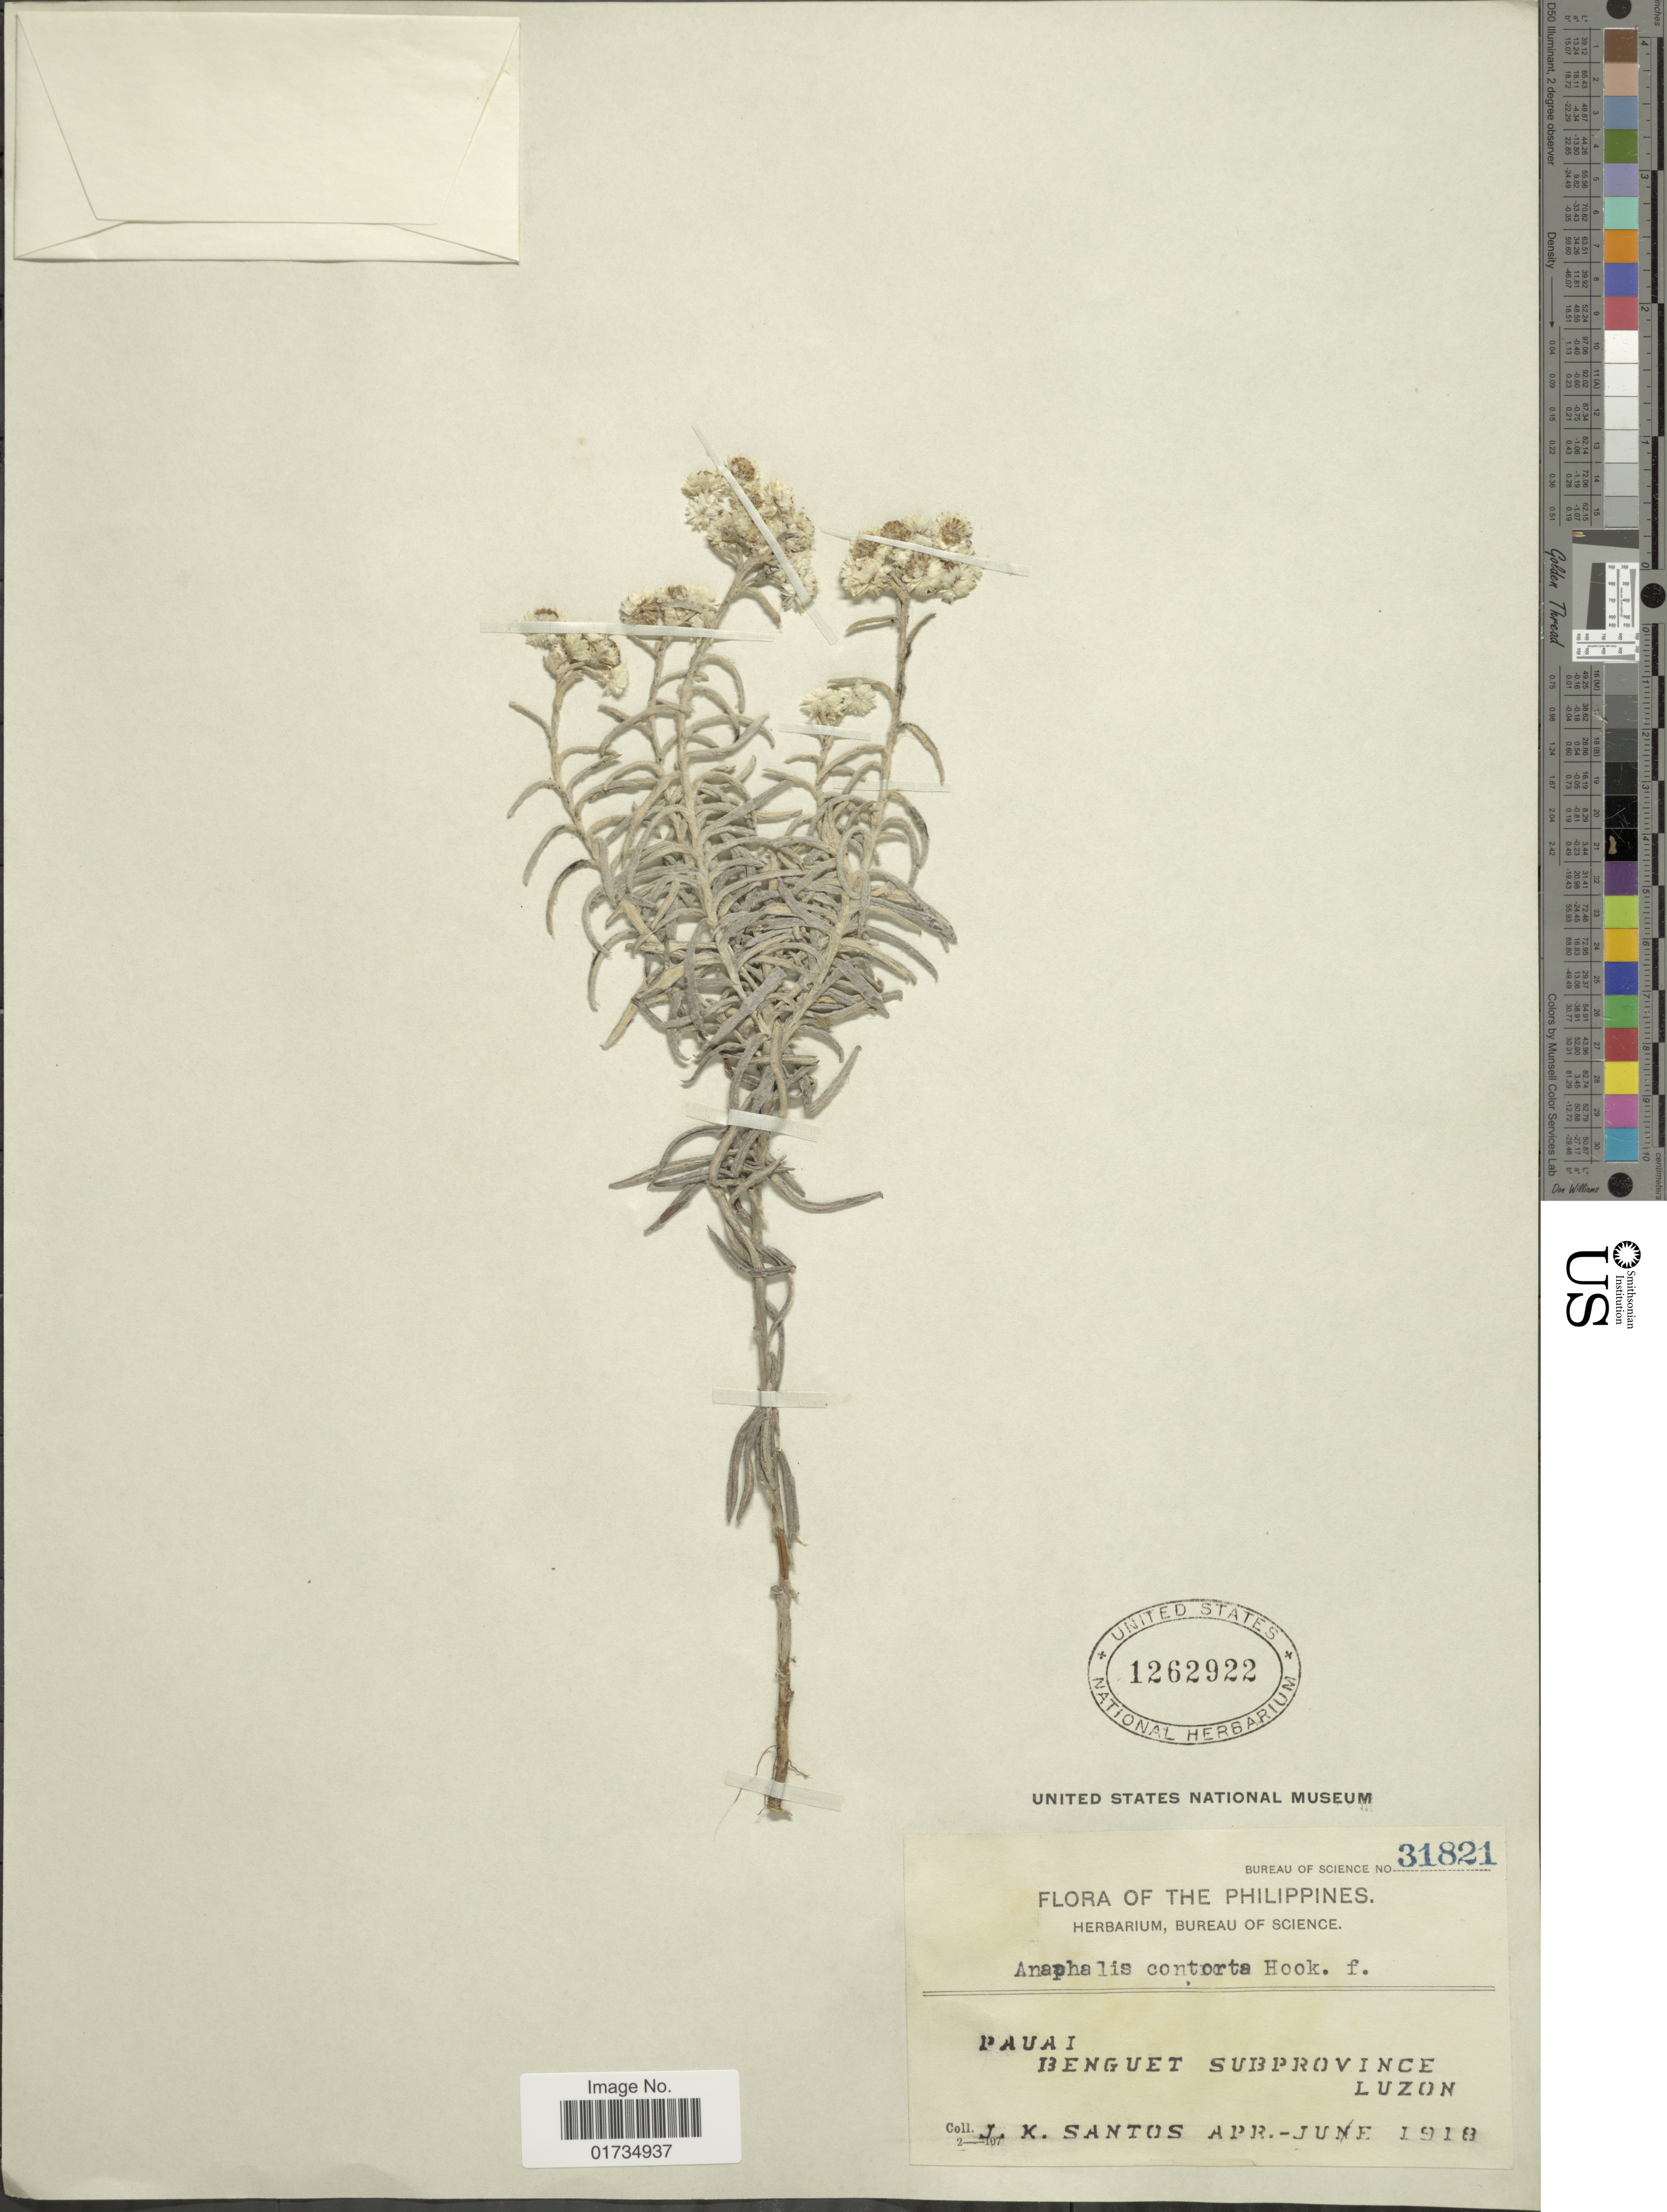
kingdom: Plantae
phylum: Tracheophyta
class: Magnoliopsida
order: Asterales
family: Asteraceae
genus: Anaphalis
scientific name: Anaphalis contorta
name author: (D. Don) Hook. f.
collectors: J. K. Santos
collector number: Bureau of Science 31821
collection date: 1918-04/1918-06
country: Philippines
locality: The Philippines. Pauai. Benguet Subprovince Luzon.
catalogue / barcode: US 1262922